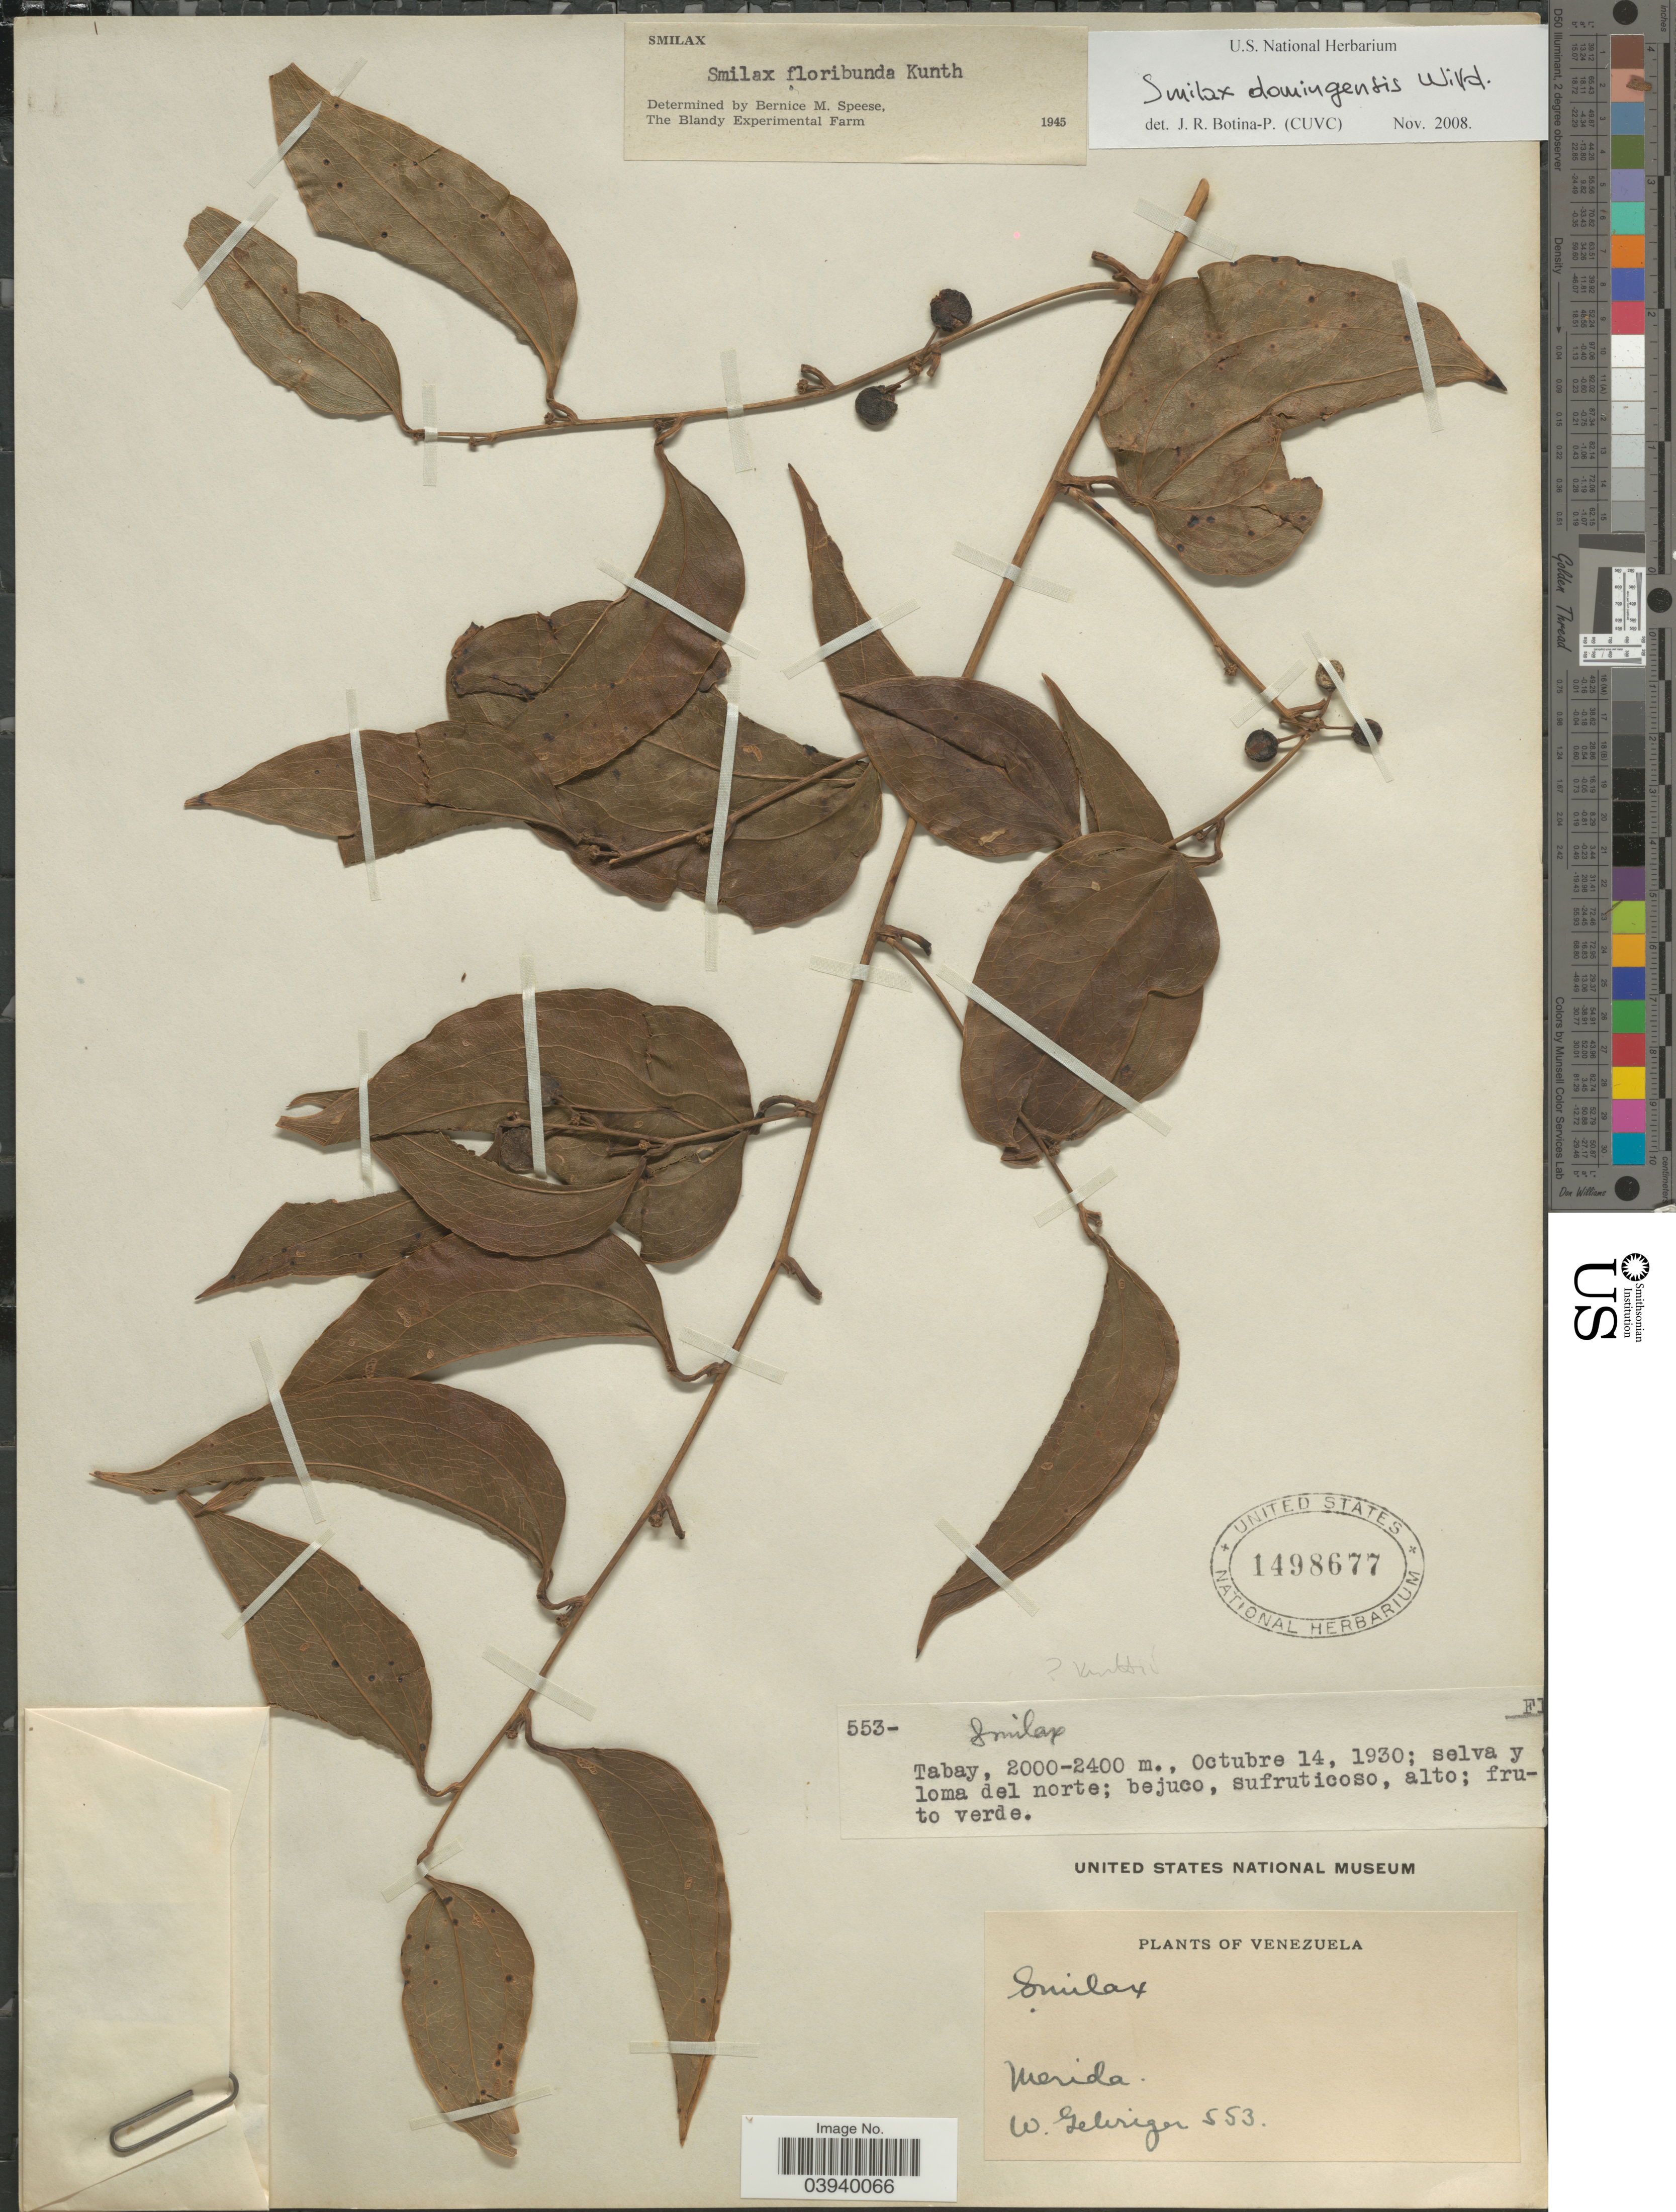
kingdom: Plantae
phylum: Tracheophyta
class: Liliopsida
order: Liliales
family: Smilacaceae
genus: Smilax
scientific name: Smilax domingensis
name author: Willd.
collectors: W. Selviger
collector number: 553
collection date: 1930-10-14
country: Venezuela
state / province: Merida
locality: Tabay.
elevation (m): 2000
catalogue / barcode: US 1498677